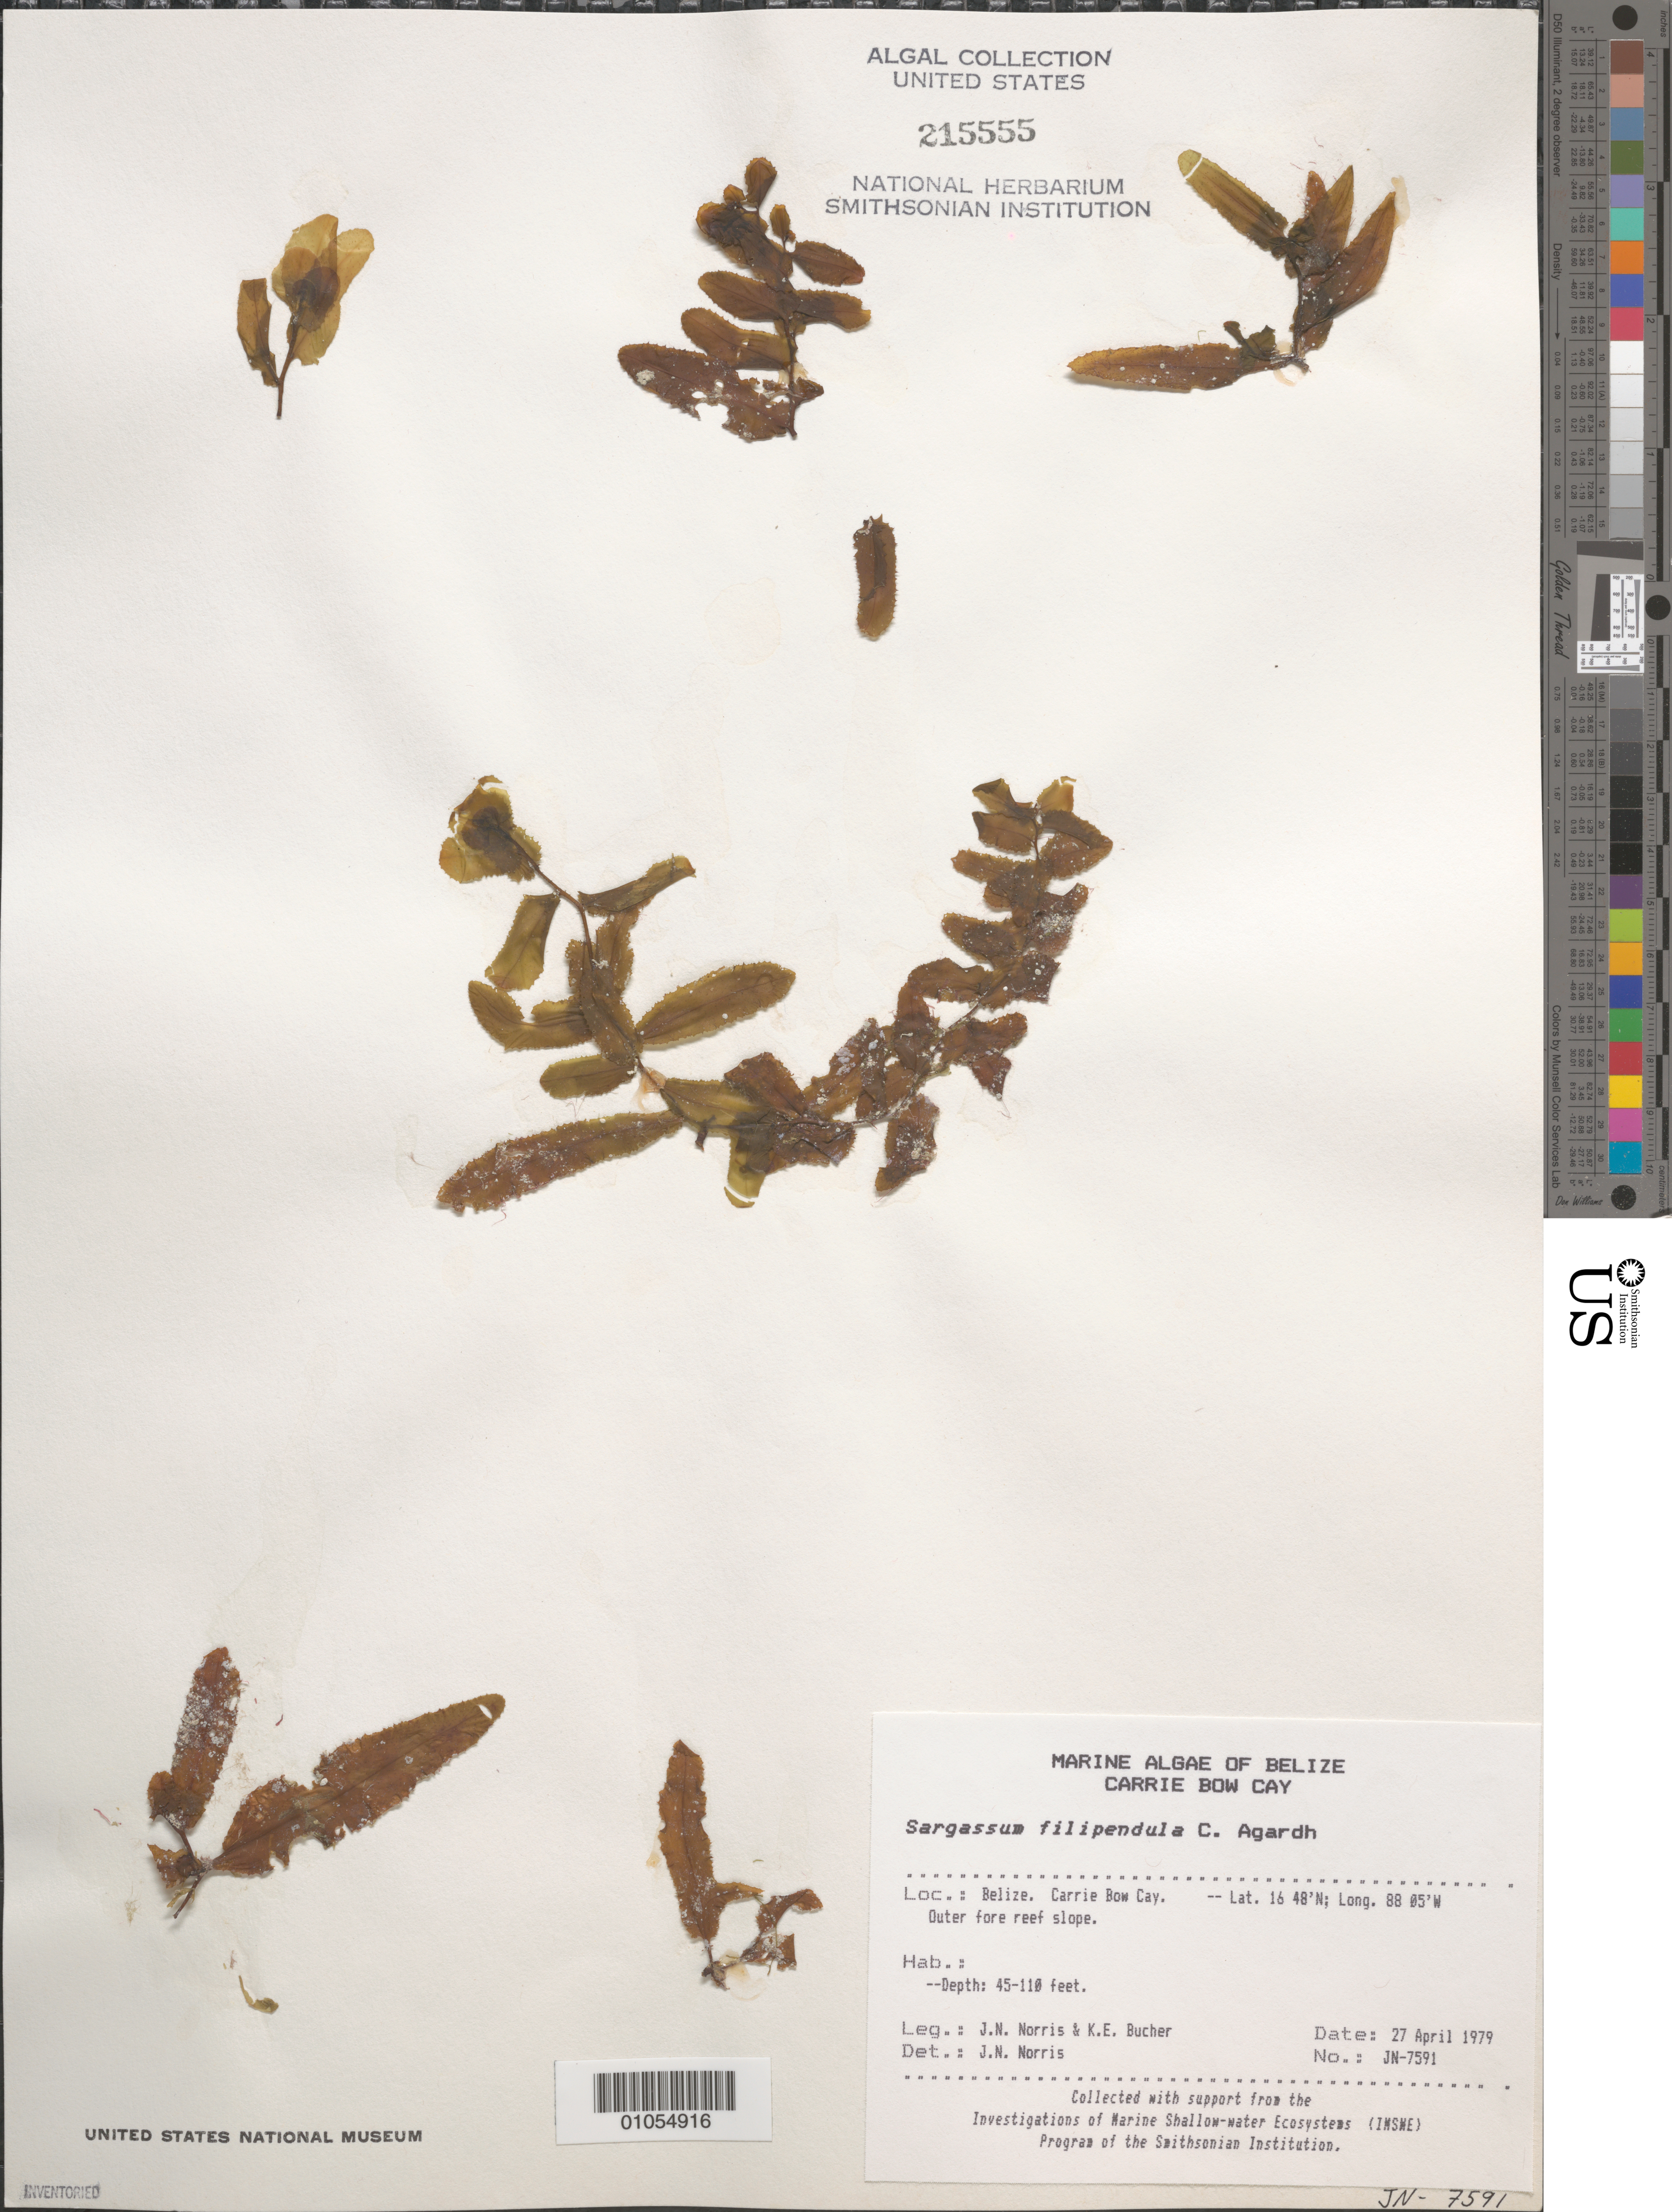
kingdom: Chromista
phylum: Ochrophyta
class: Phaeophyceae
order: Fucales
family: Sargassaceae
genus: Sargassum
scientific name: Sargassum filipendula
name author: C. Agardh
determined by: Norris, James N.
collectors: J. N. Norris & K. E. Bucher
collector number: JN-7591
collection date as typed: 27 Apr 1979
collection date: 1979-04-27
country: Belize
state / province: Stann Creek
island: Carrie Bow Cay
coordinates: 16 48'N, 88 05'W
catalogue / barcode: US 215555